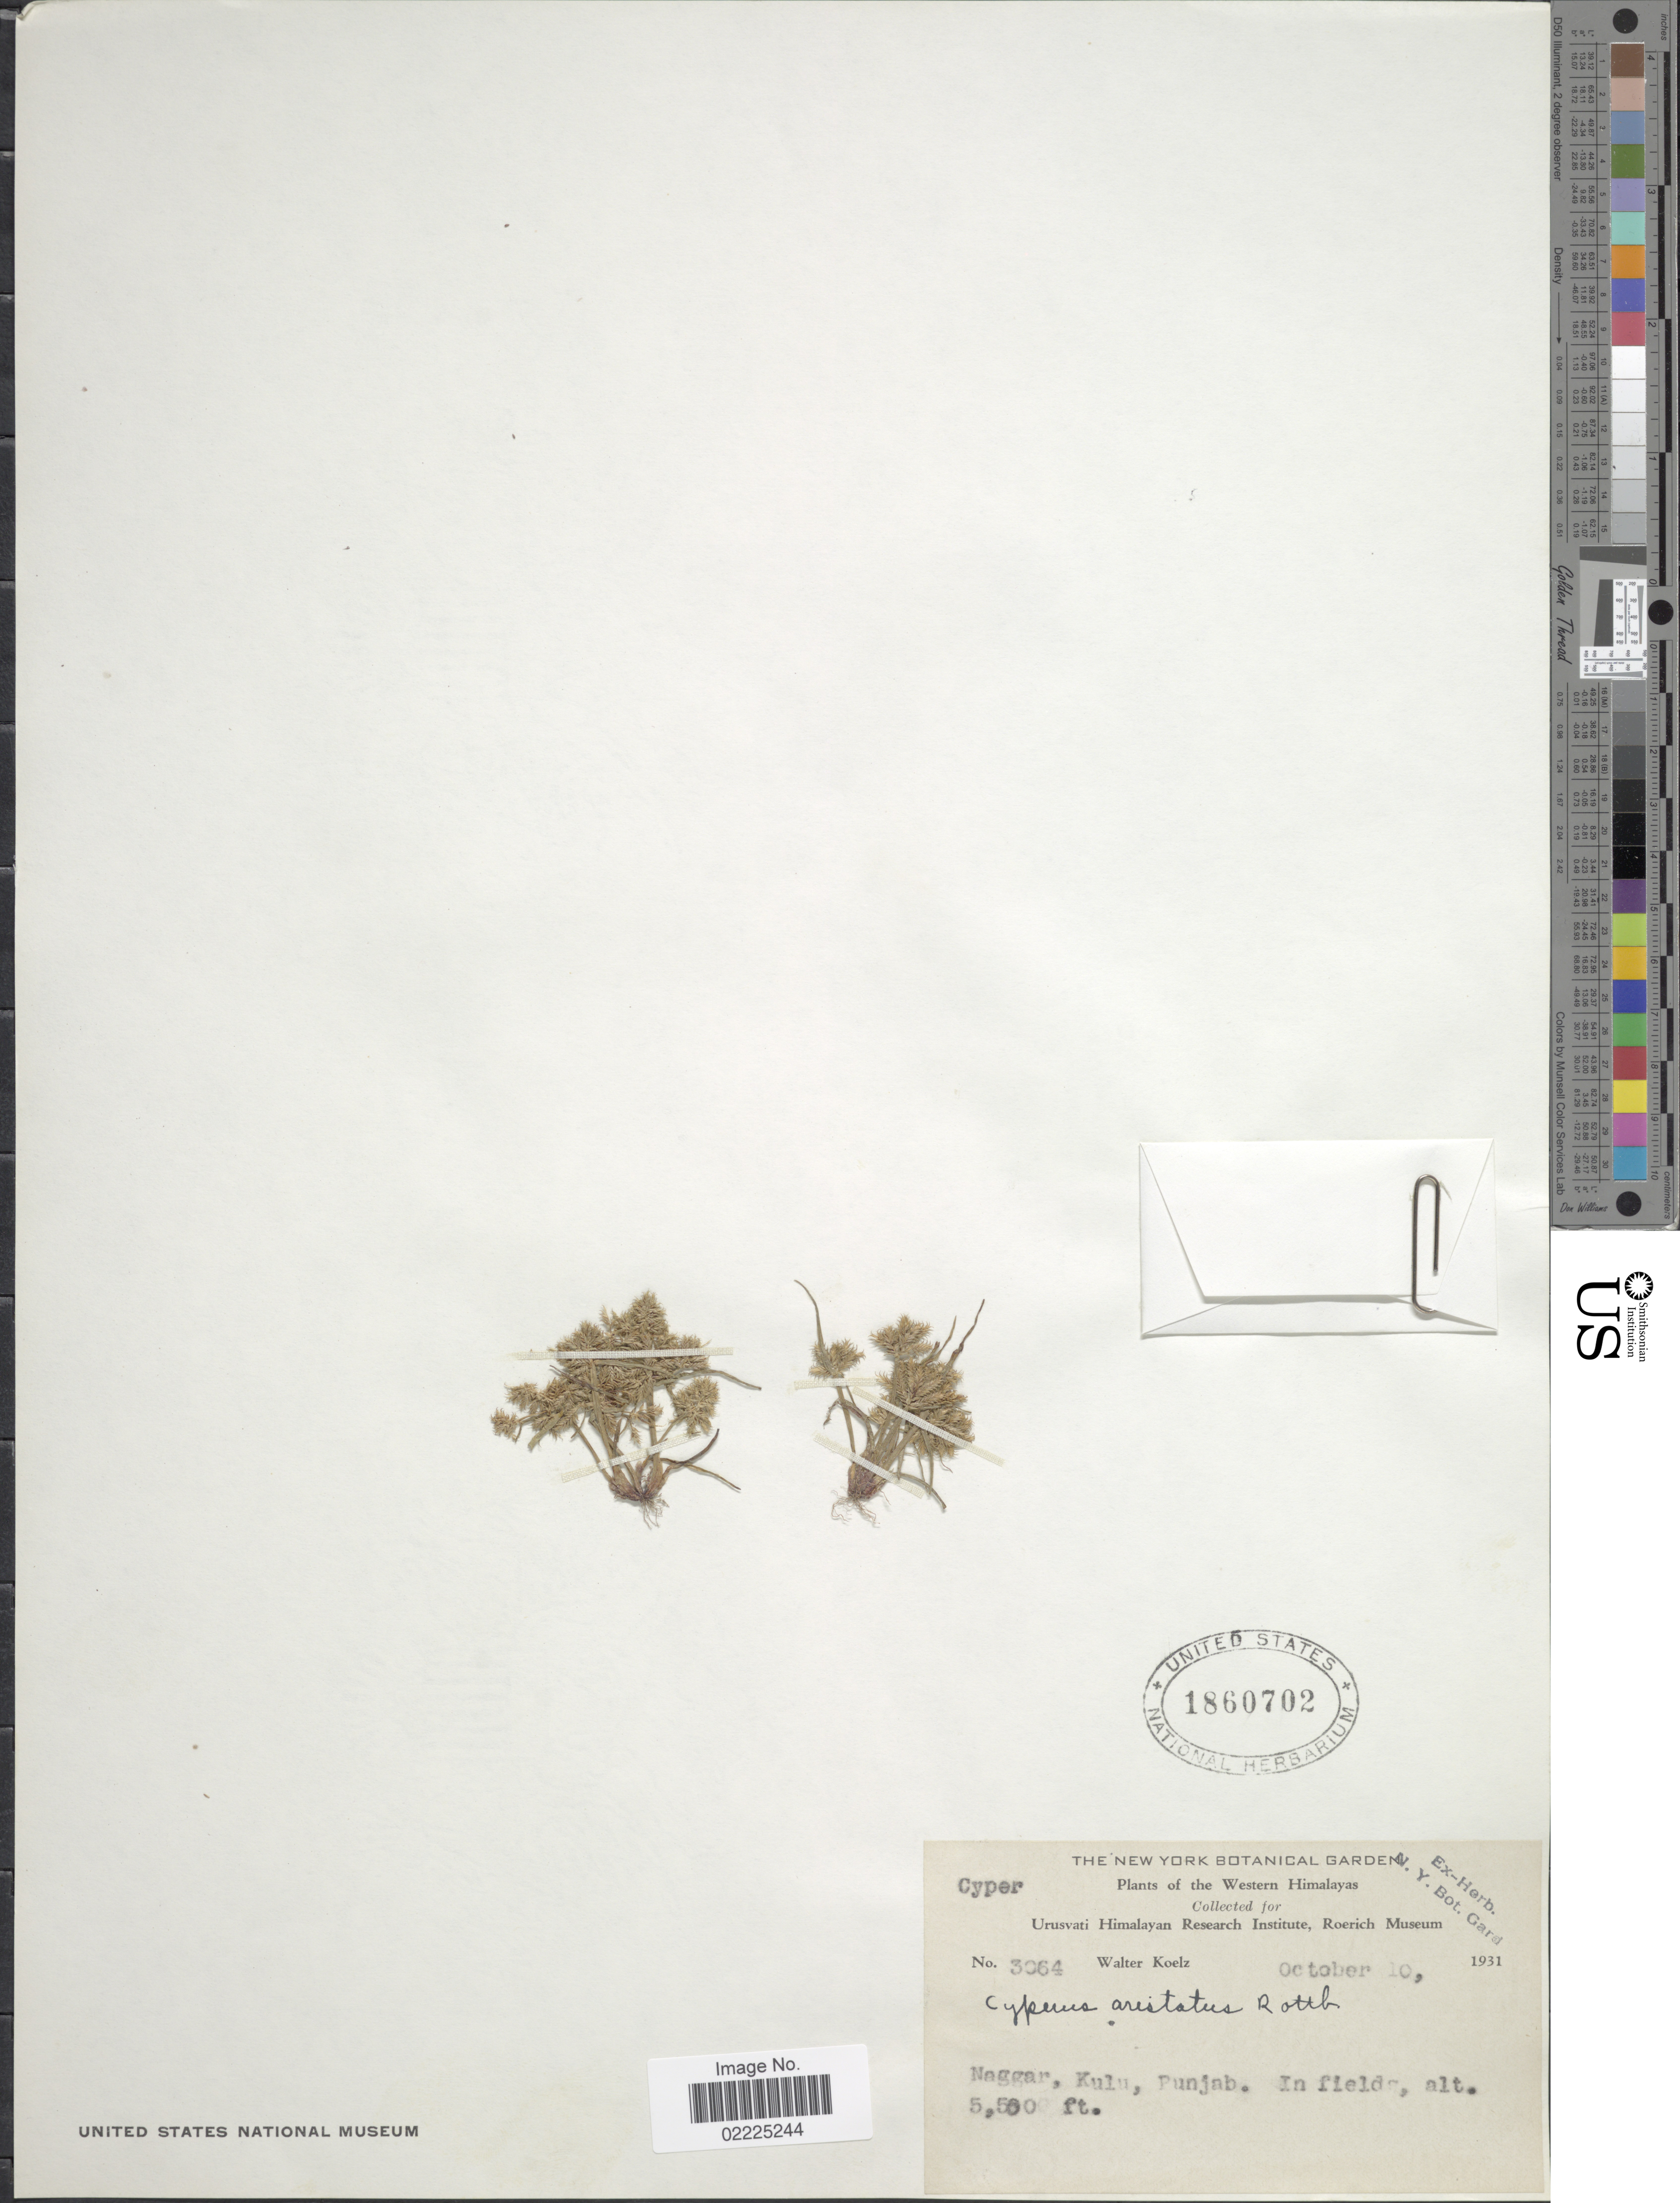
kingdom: Plantae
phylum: Tracheophyta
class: Liliopsida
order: Poales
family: Cyperaceae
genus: Cyperus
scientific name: Cyperus squarrosus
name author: L.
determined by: Strong, Mark T., (BOT), Smithsonian Institution - National Museum of Natural History (UNITED STATES)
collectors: W. N. Koelz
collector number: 3064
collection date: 1931-10-10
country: India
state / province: Punjab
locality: Western Himalayas, Naggar, Kulu, Punjab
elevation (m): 1676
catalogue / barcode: US 1860702